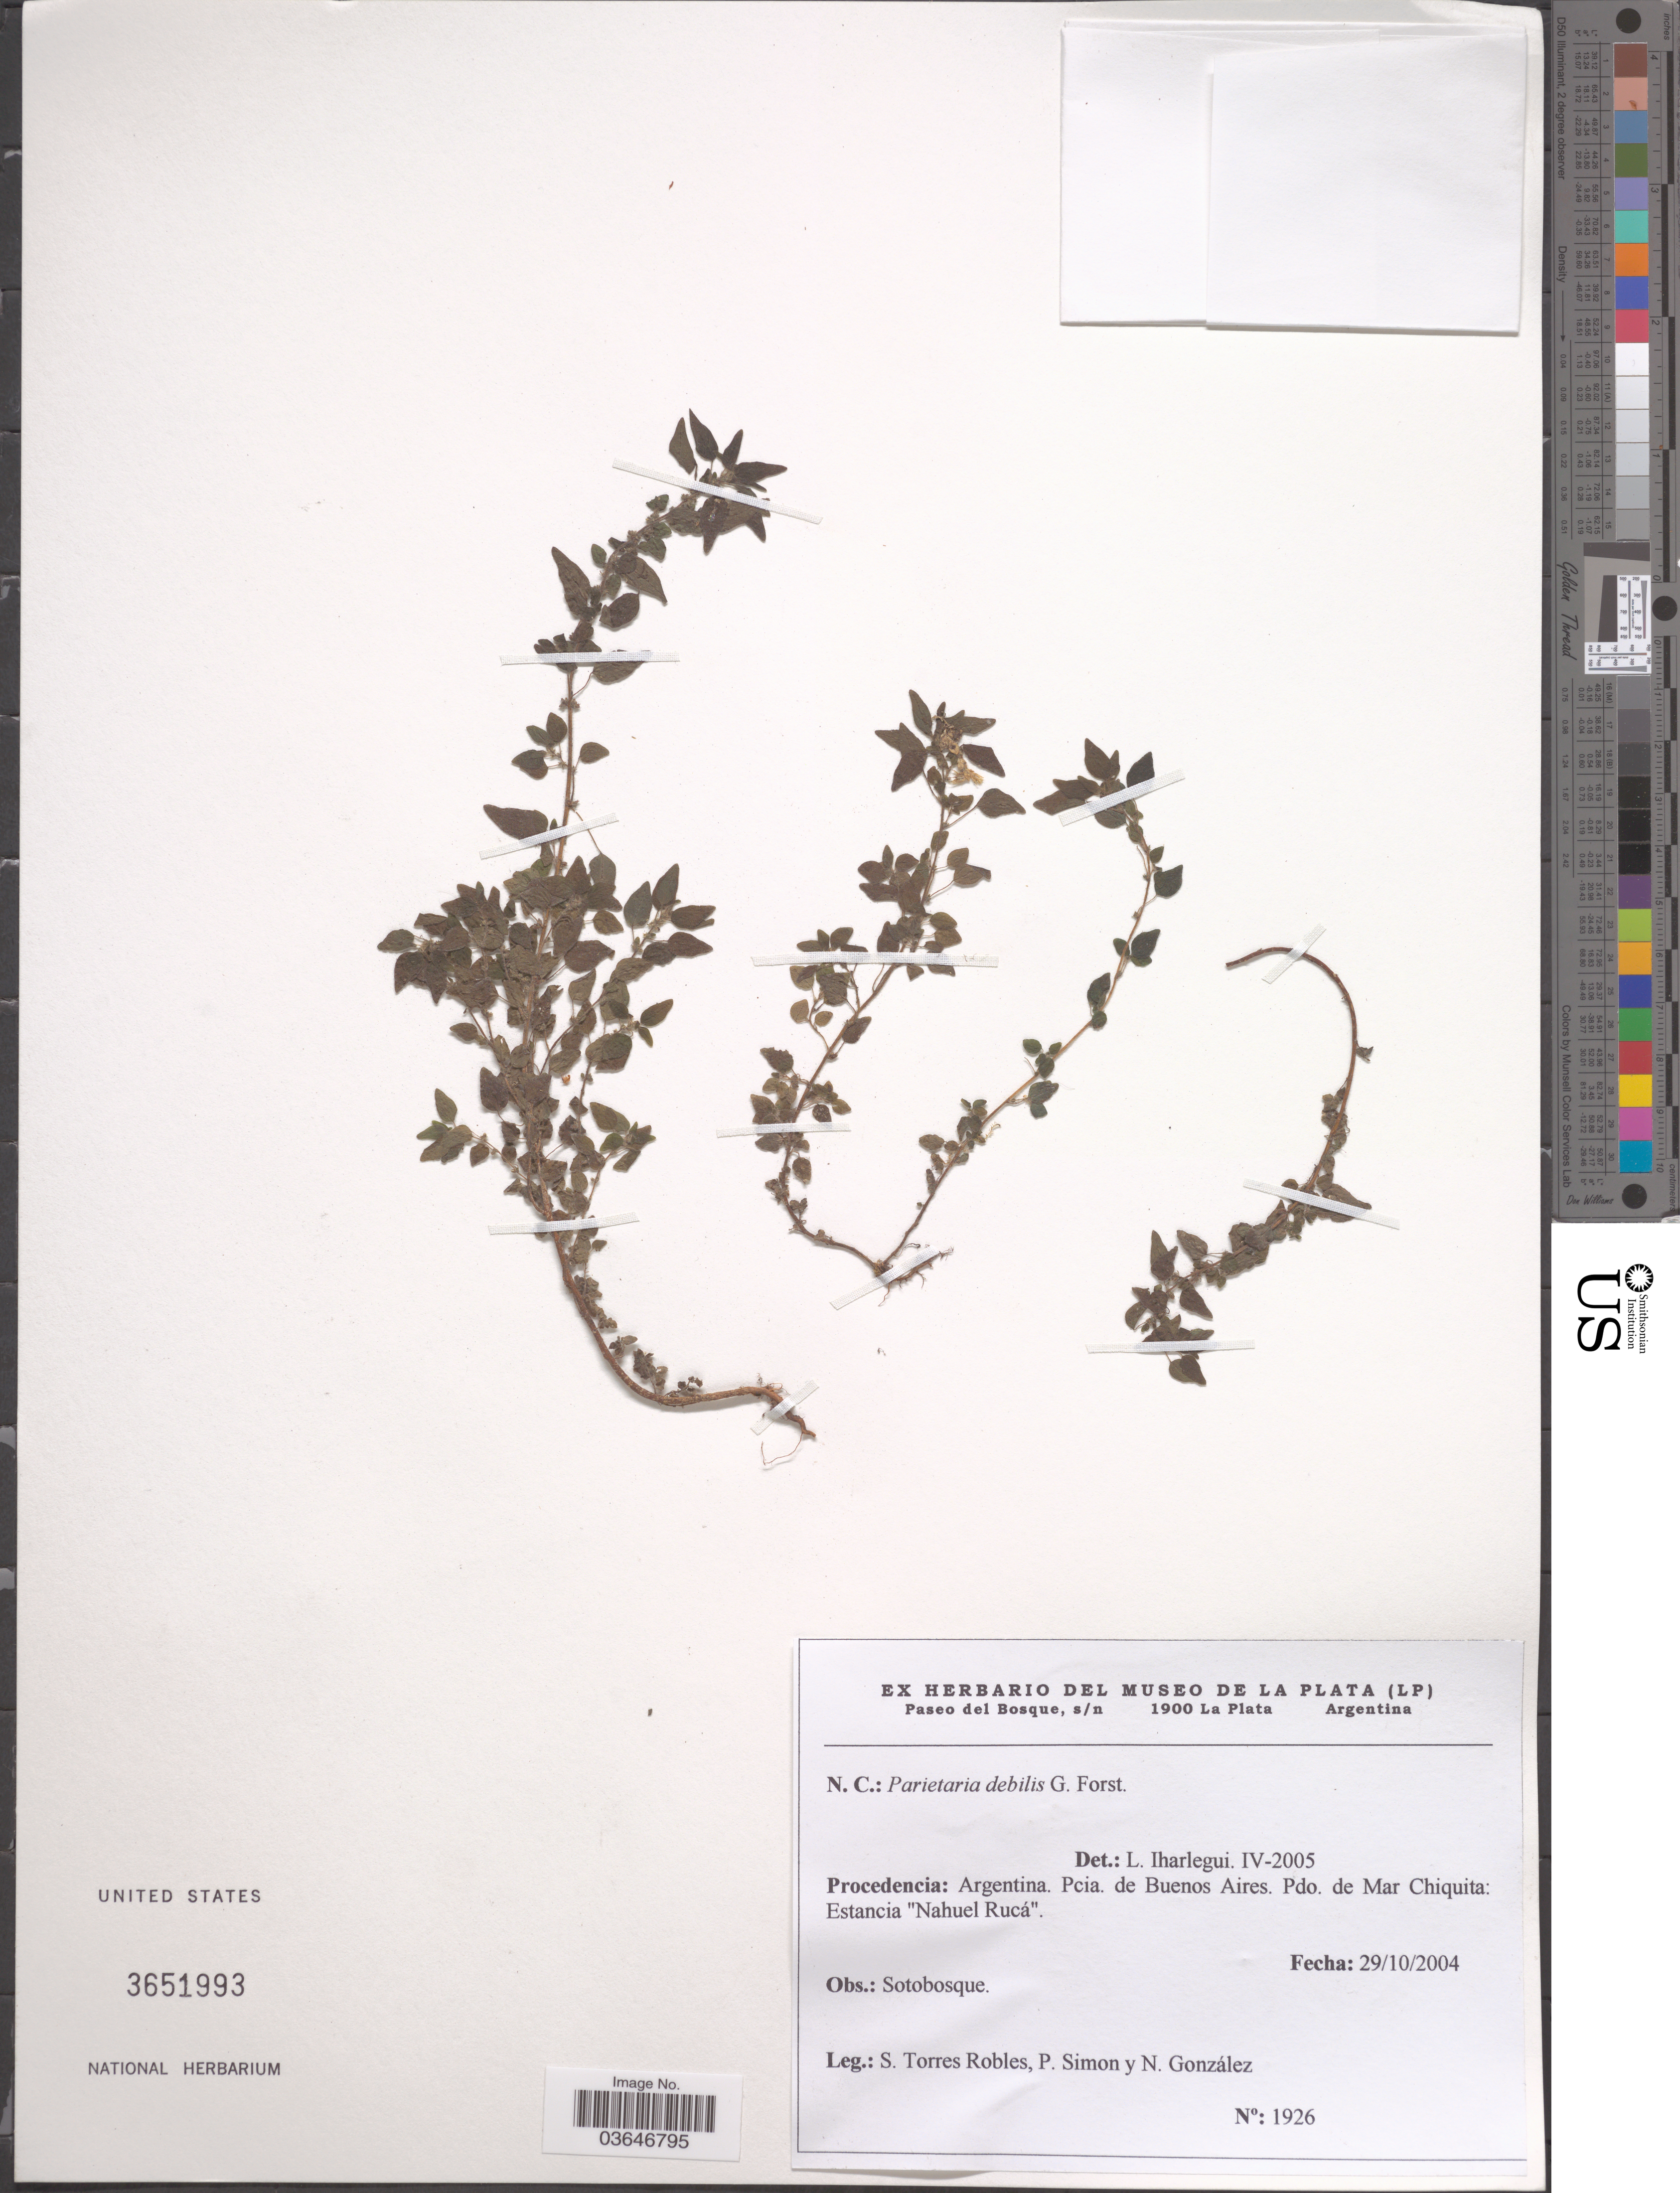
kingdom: Plantae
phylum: Tracheophyta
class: Magnoliopsida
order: Rosales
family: Urticaceae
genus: Parietaria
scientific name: Parietaria debilis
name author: G. Forst.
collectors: S. Torres Robles, P. Simon & N. Gonzalez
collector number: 1926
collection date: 2004-10-29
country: Argentina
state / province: Buenos Aires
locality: Pcia. de Buenos Aires. Pdo. de Mar Chiquita: Estancia "Nahuel Rucá".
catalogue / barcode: US 3651993